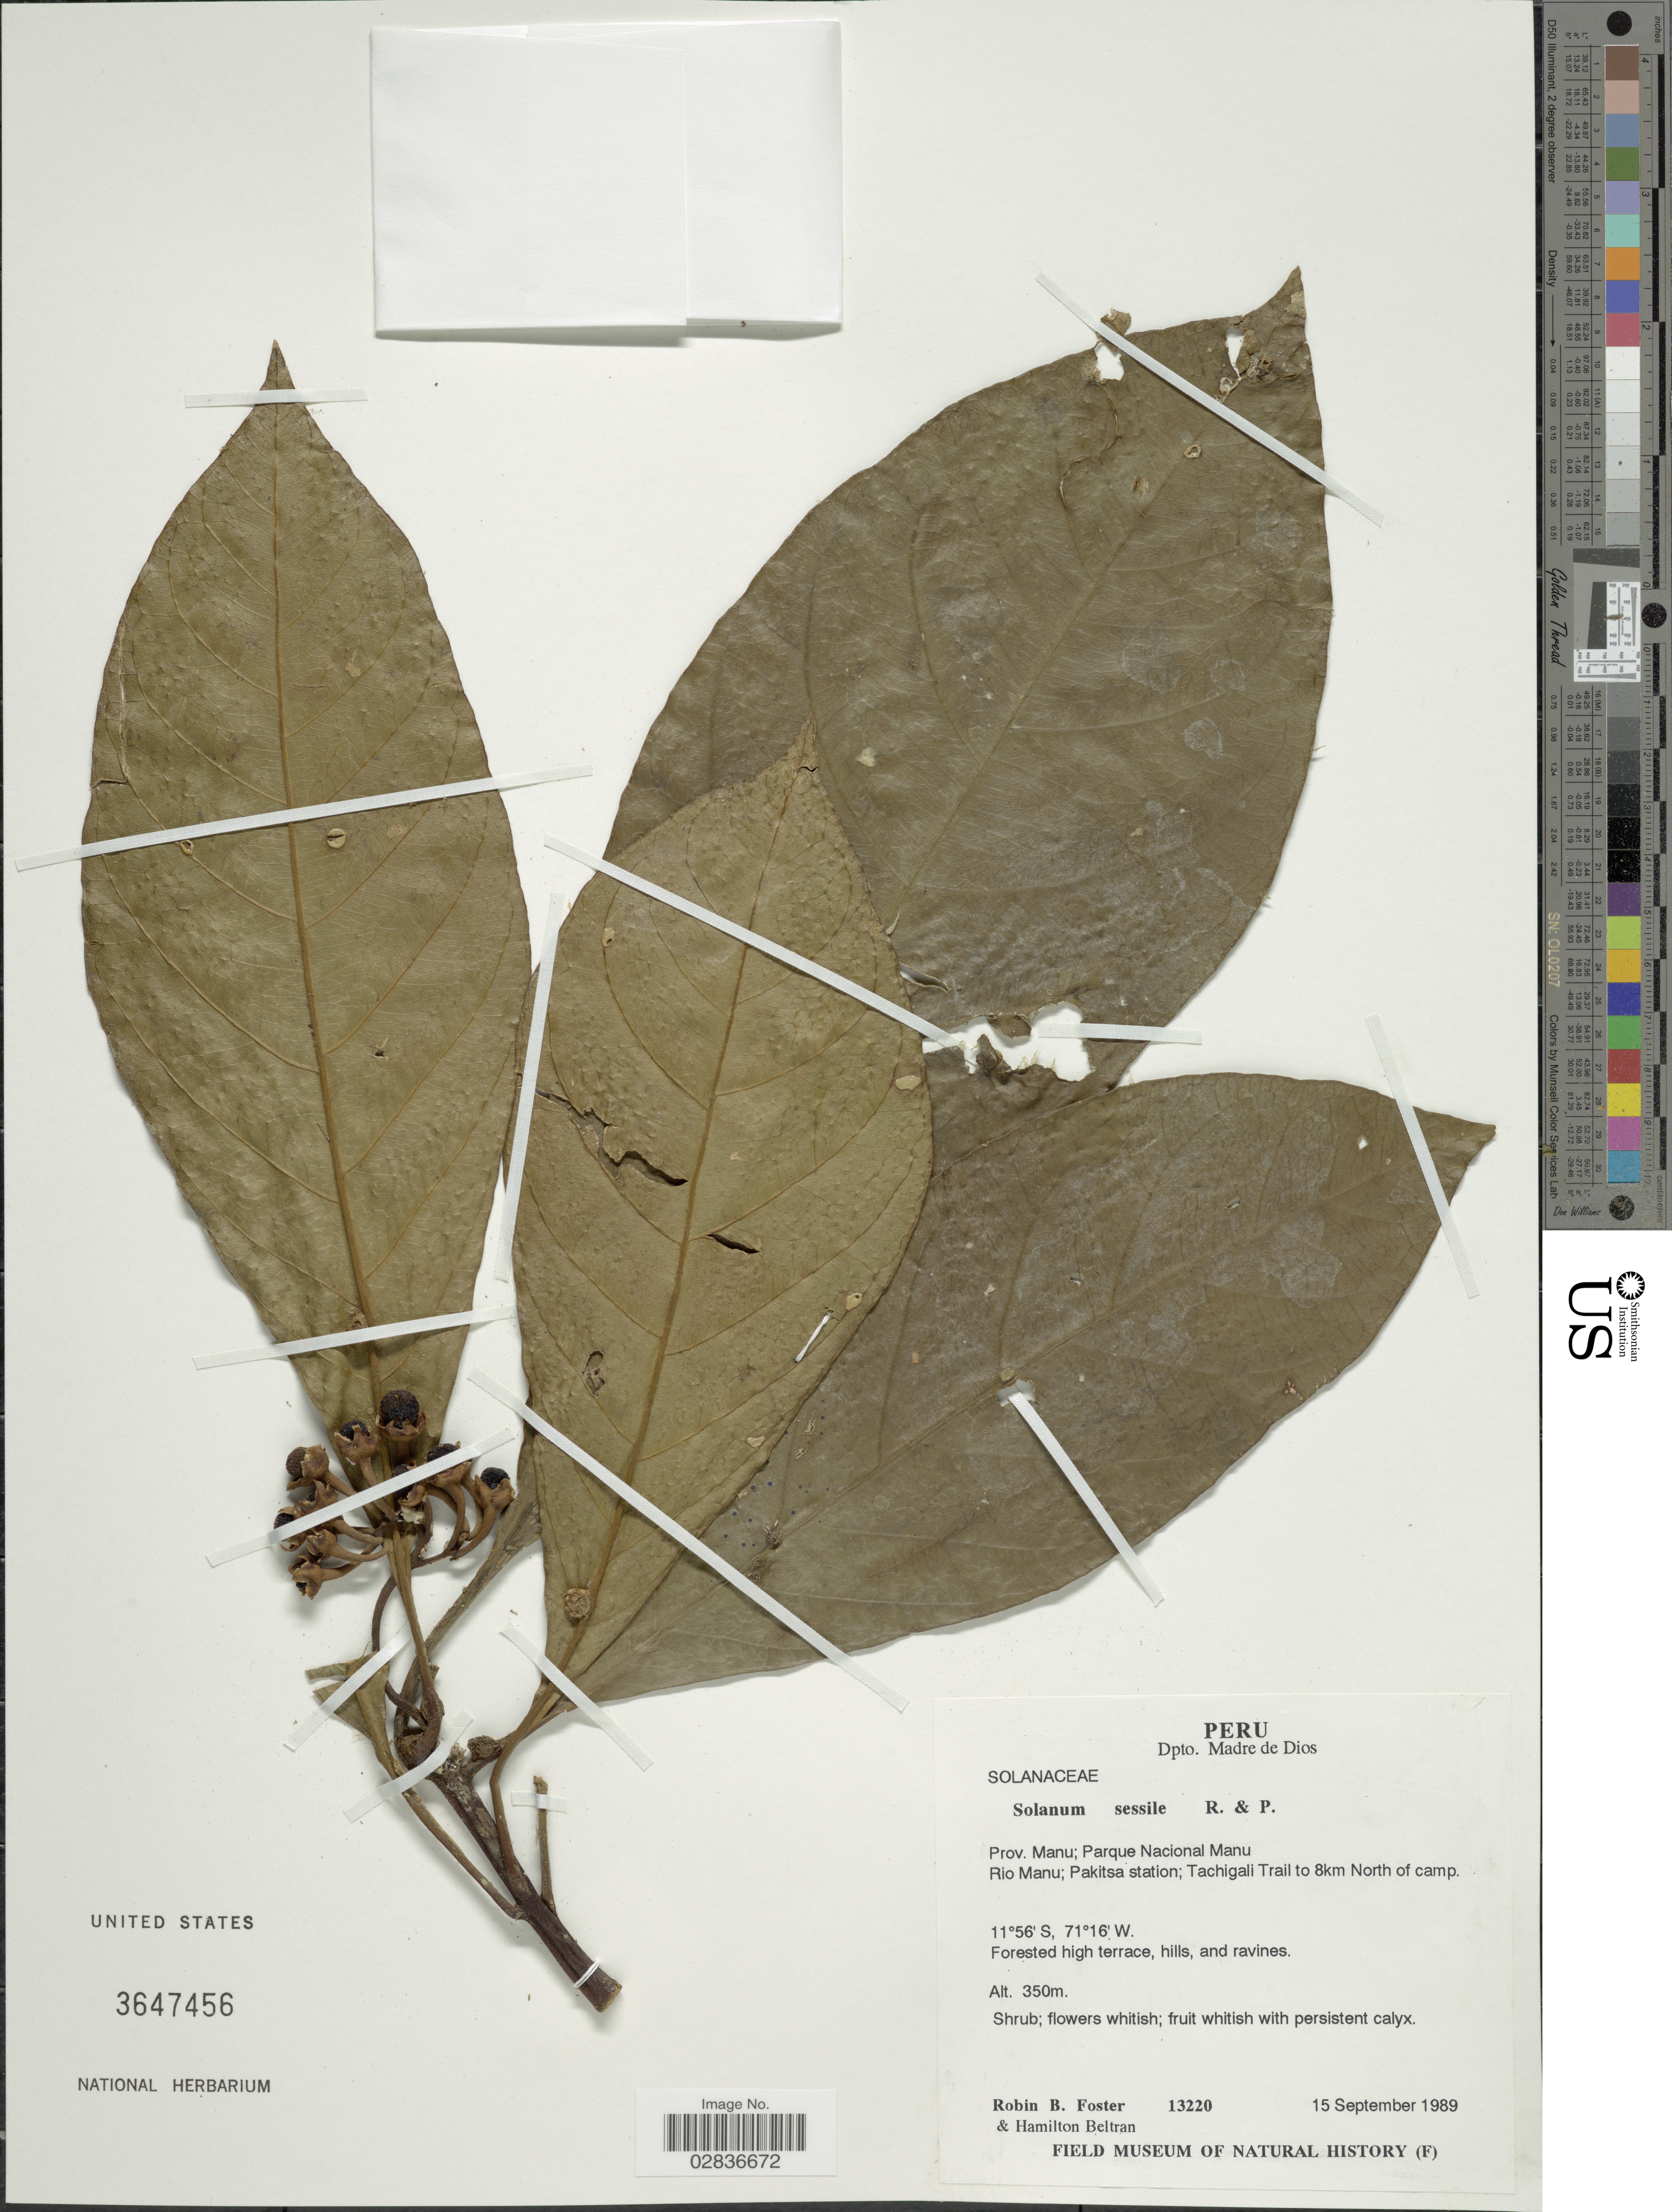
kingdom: Plantae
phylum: Tracheophyta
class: Magnoliopsida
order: Solanales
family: Solanaceae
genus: Solanum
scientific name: Solanum sessile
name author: Ruiz & Pav.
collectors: R. B. Foster & H. Beltran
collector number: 13220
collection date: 1989-09-15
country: Peru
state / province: Madre de Dios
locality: Dpto. Madre de Dios. Prov. Manu; Parque Nacional Manu. Rio Manu; Pakitsa station; Tachigali Trail to 8km North of camp.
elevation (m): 350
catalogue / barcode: US 3647456